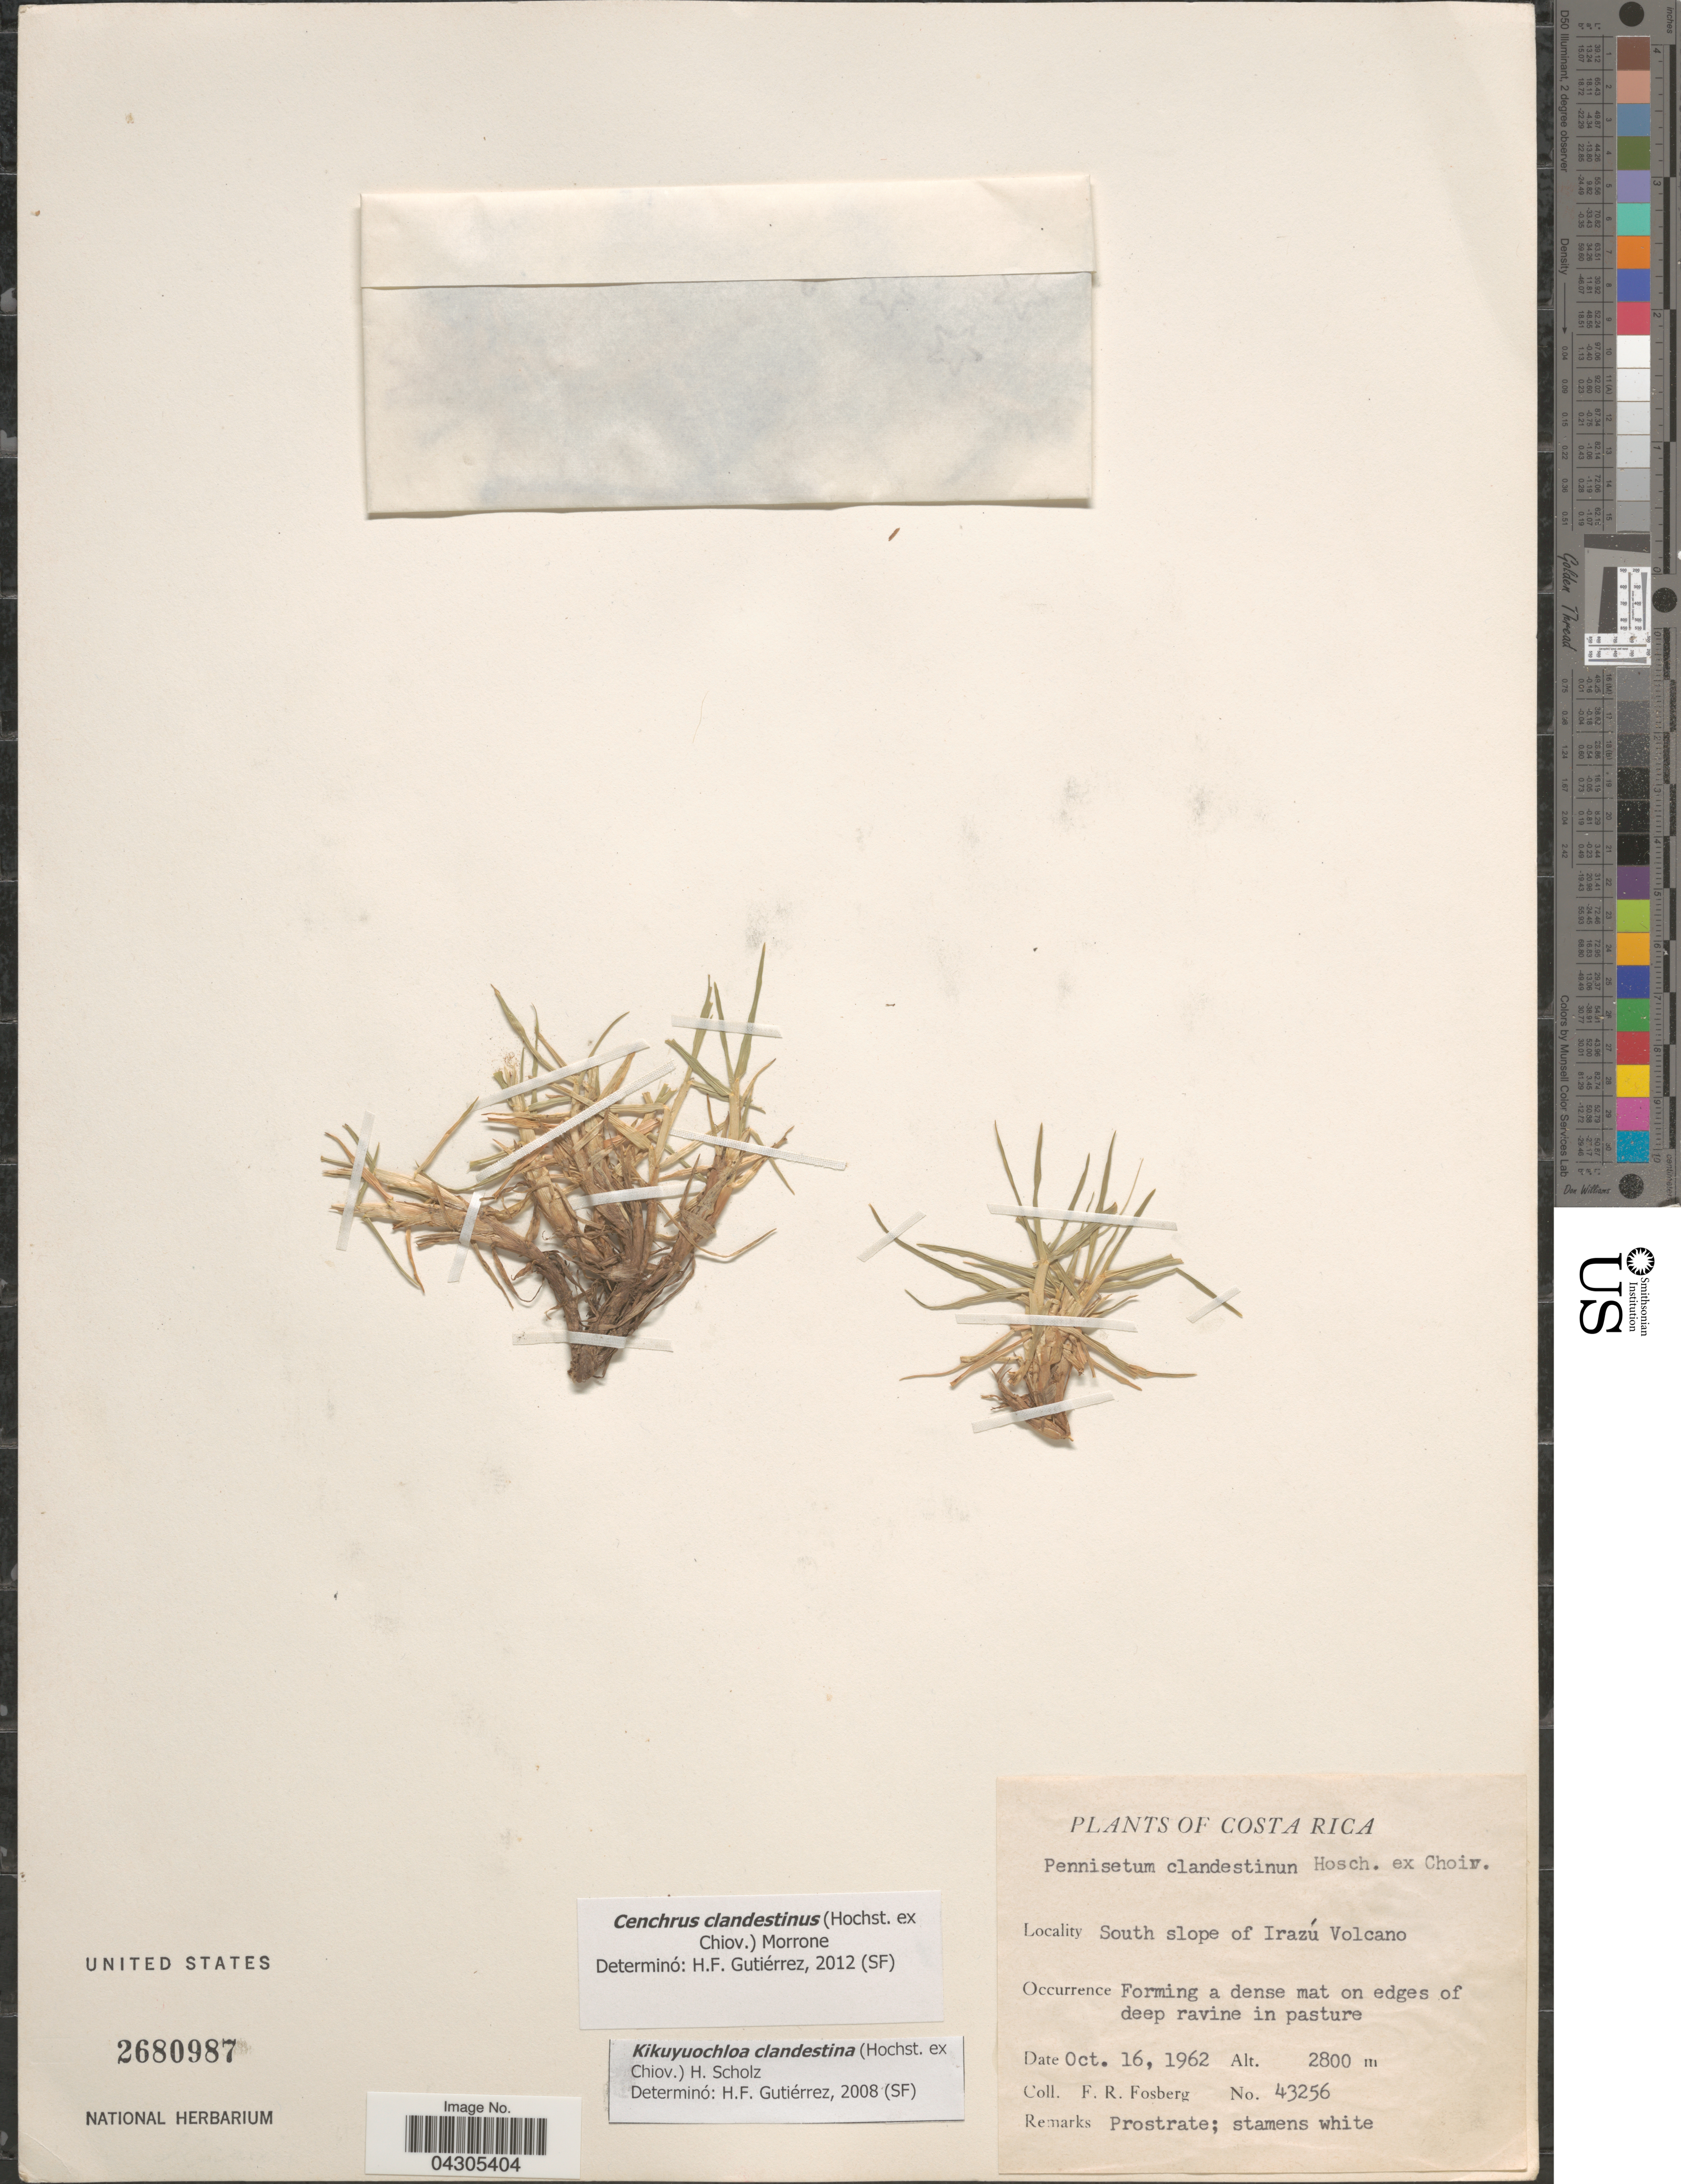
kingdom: Plantae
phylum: Tracheophyta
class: Liliopsida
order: Poales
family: Poaceae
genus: Cenchrus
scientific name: Cenchrus clandestinus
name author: (Hochst. & Chiov.) Morrone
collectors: F. R. Fosberg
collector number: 43256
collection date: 1962-10-16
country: Costa Rica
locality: South slope of Irazú Volcano.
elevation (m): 2800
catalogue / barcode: US 2680987